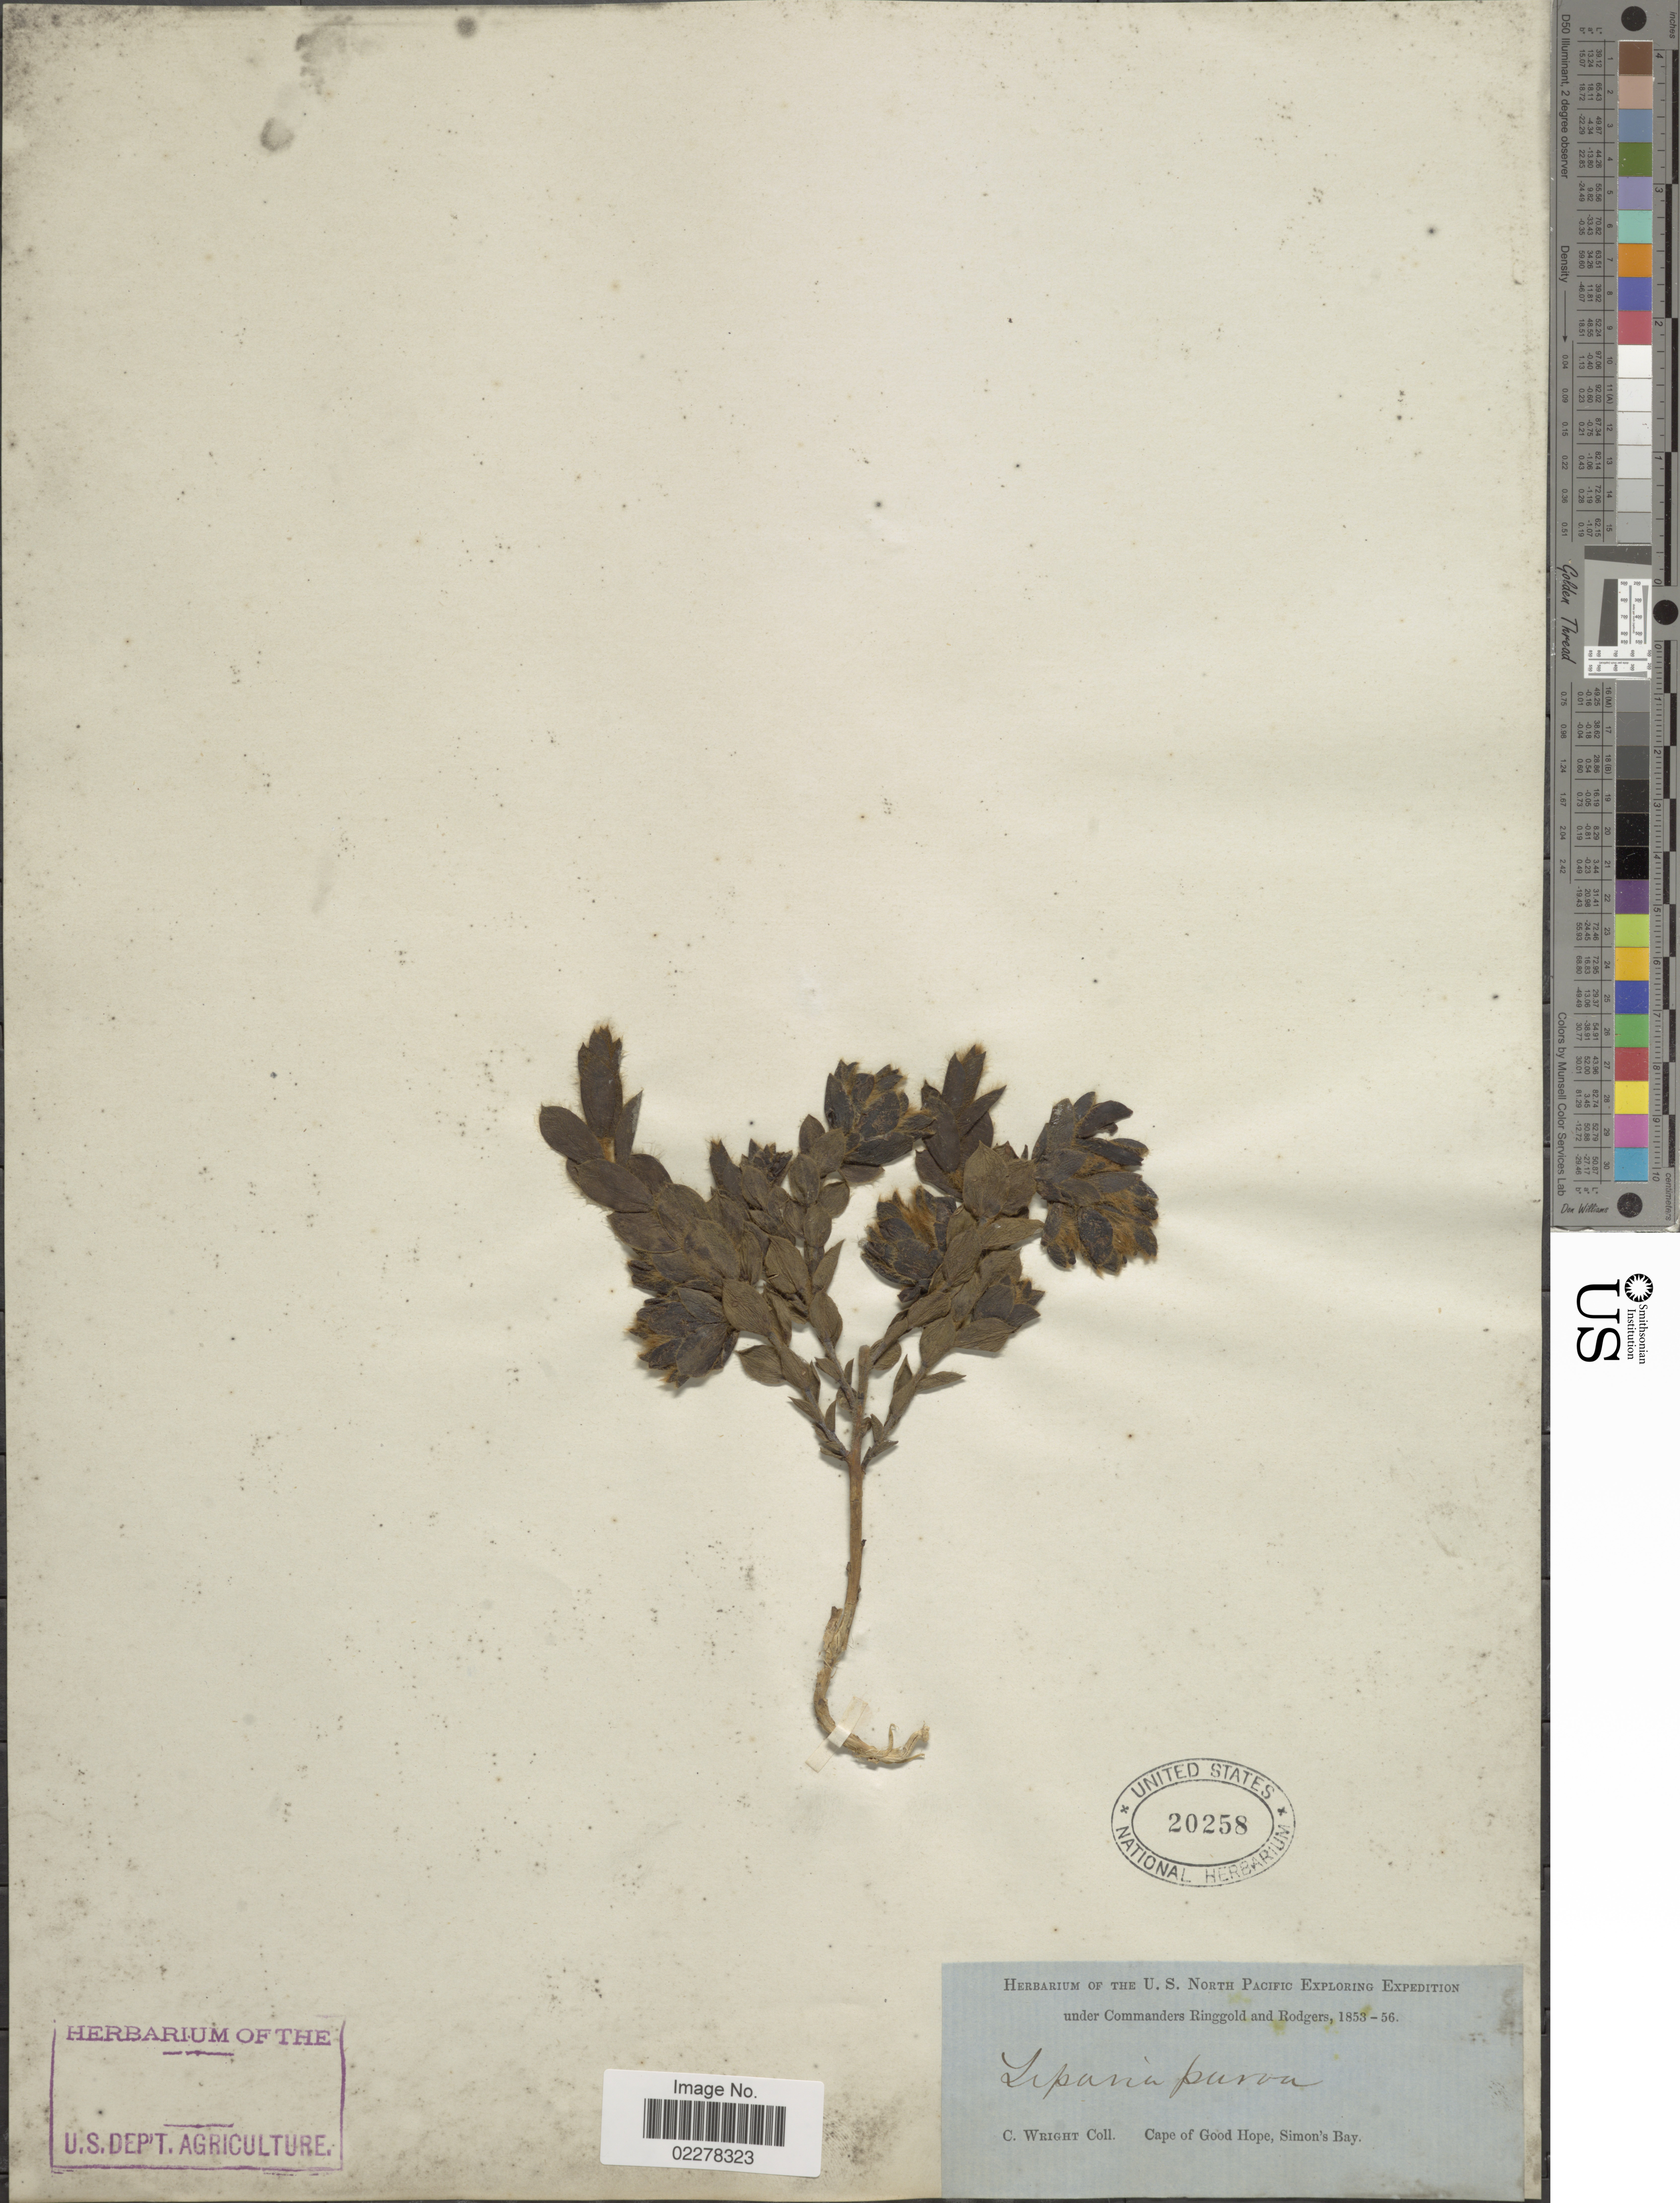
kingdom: Plantae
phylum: Tracheophyta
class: Magnoliopsida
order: Fabales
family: Fabaceae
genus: Liparia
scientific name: Liparia parva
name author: Vogel ex Walp.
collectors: C. Wright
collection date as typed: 1856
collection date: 1853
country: South Africa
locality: North Pacific. Cape Good Hope, Simon's Bay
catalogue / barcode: US 20258